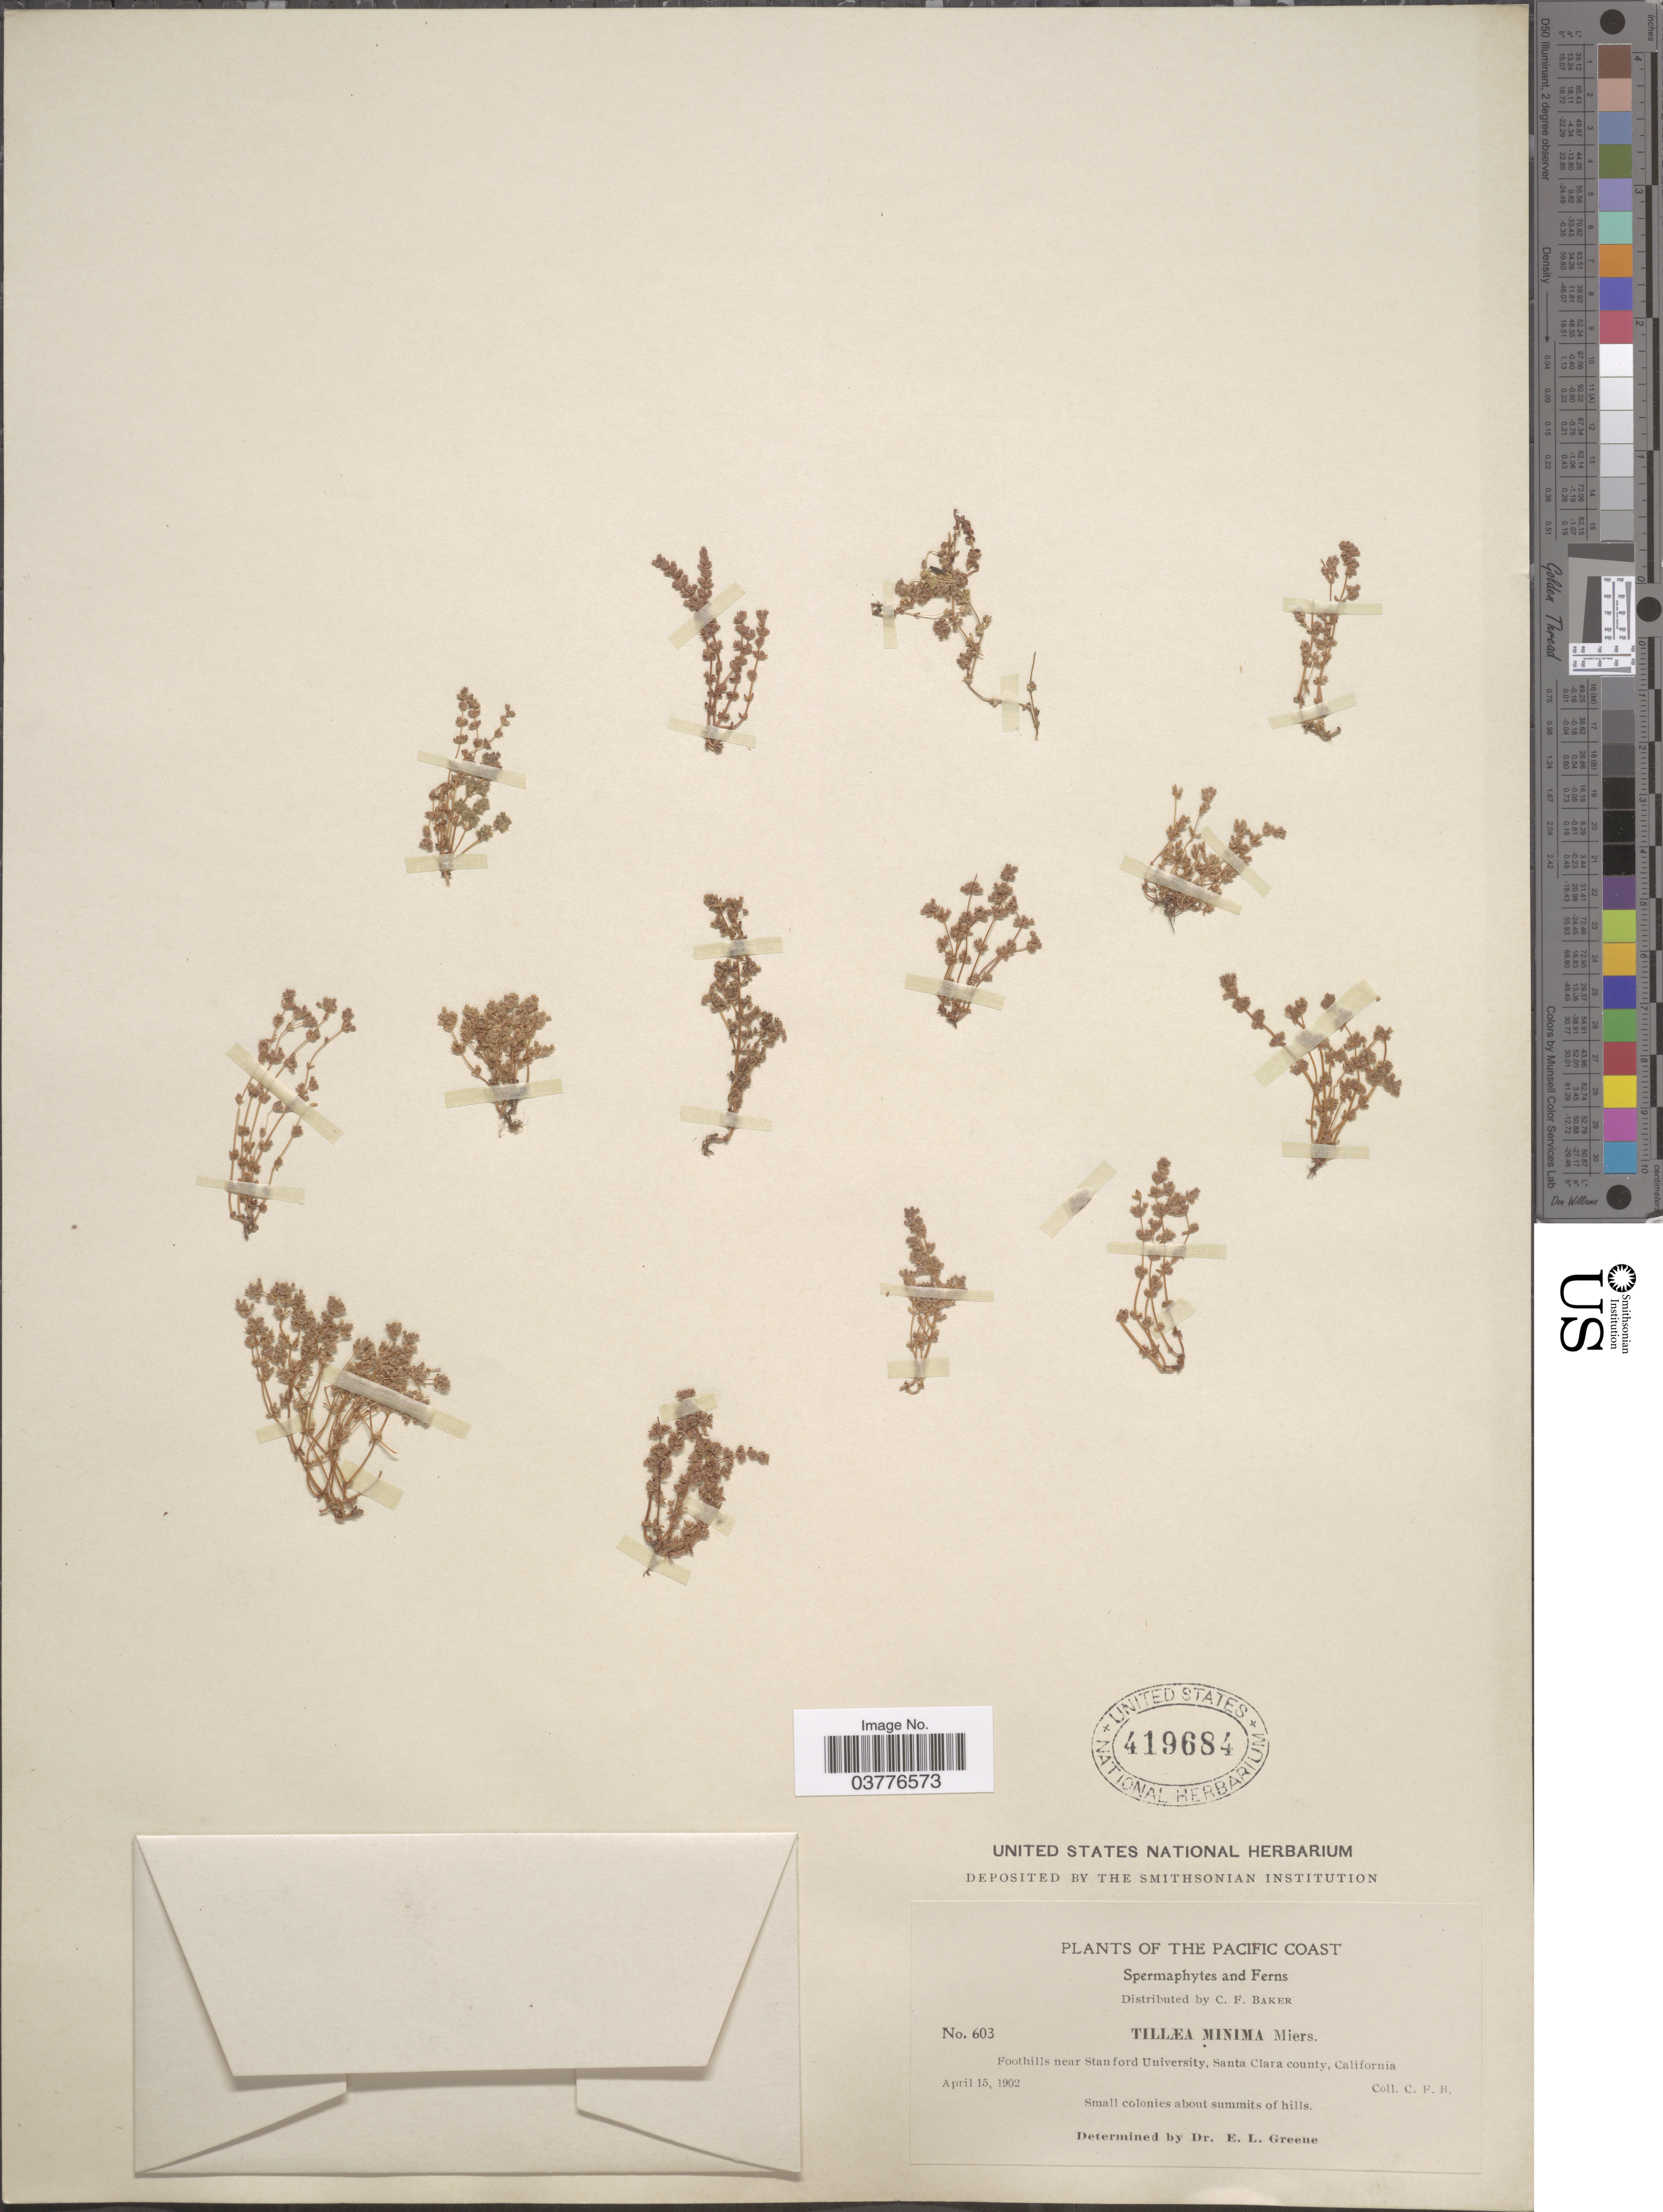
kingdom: Plantae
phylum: Tracheophyta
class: Magnoliopsida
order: Saxifragales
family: Crassulaceae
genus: Crassula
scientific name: Crassula connata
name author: (Ruiz & Pav.) A. Berger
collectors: C. F. Baker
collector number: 603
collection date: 1902-04-15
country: United States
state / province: California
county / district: Santa Clara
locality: Pacific Coast. Foothills near Stan Ford University, Santa Clara county. Small colonies about summits of hills.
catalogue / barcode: US 419684